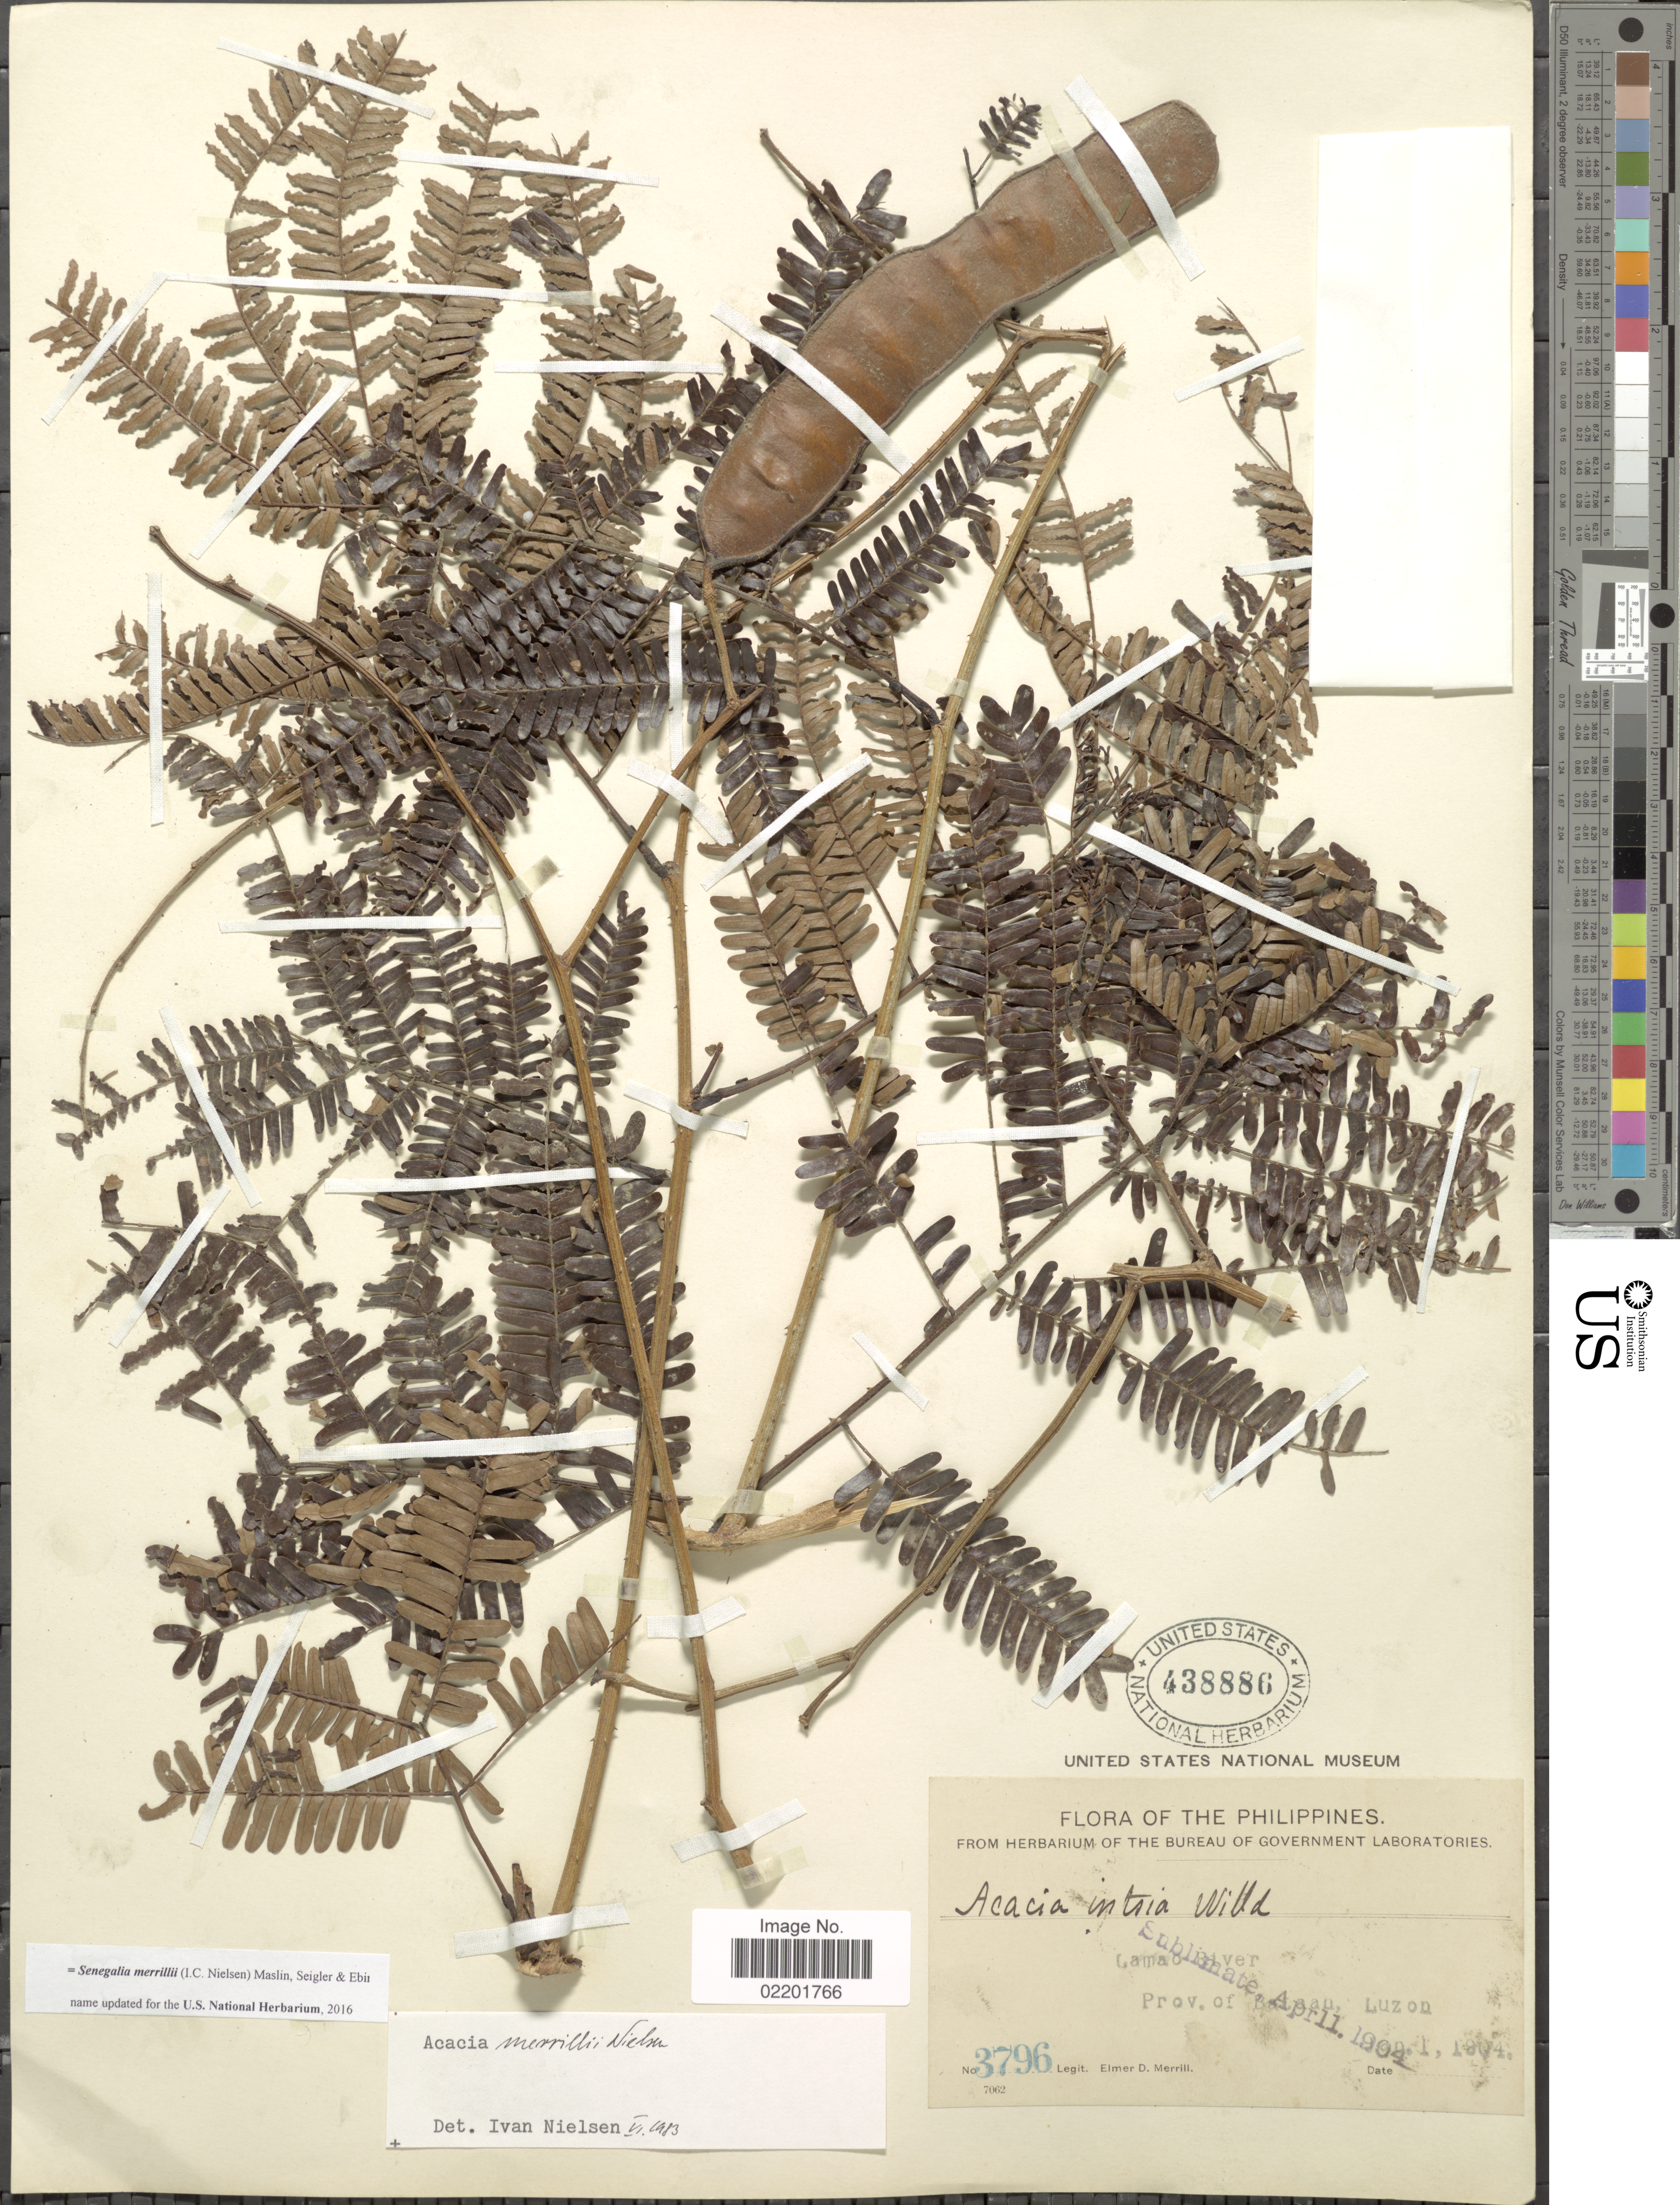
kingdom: Plantae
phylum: Tracheophyta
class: Magnoliopsida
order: Fabales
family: Fabaceae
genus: Senegalia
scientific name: Senegalia merrillii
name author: (I.C. Nielsen) Maslin et al.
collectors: E. D. Merrill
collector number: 3796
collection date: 1804-01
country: Philippines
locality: Lamao River, Prov. of Bataan, Luzon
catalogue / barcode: US 438886